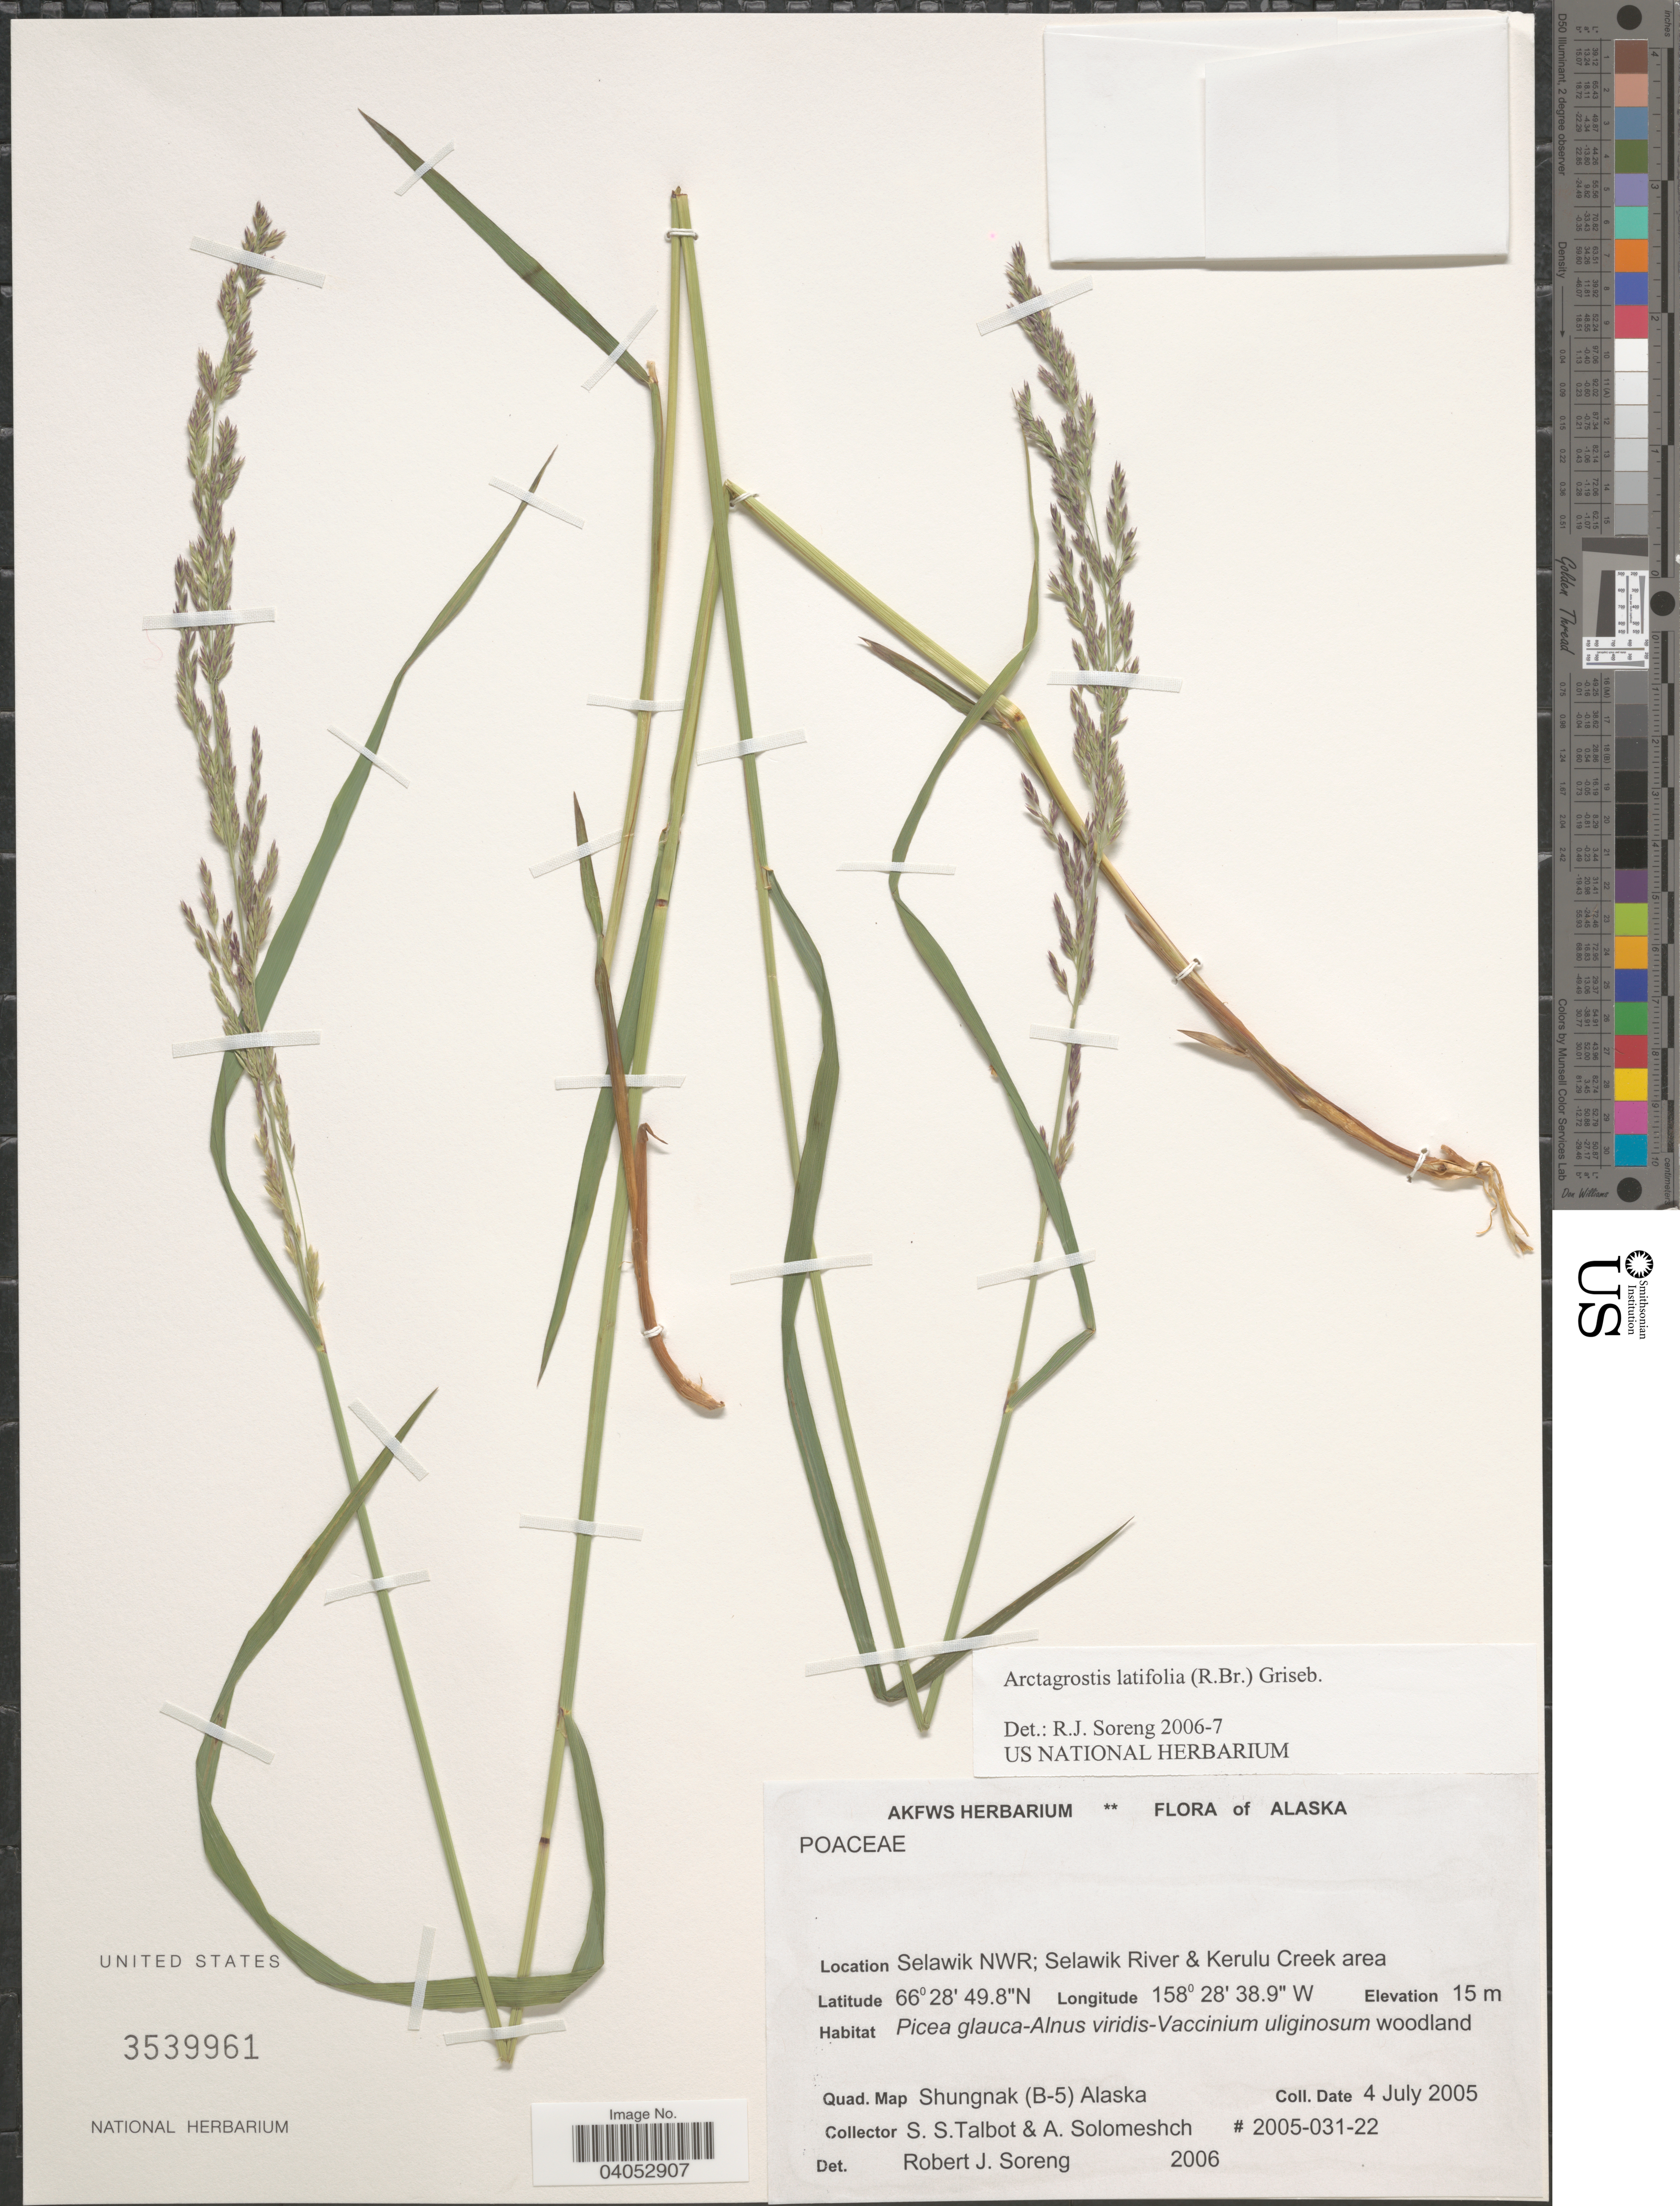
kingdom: Plantae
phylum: Tracheophyta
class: Liliopsida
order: Poales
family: Poaceae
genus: Arctagrostis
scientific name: Arctagrostis latifolia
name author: (R. Br.) Griseb.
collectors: S. S. Talbot & A. Solomeshch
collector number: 2005-031-22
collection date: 2005-07-04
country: United States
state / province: Alaska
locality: Selawik NWR; Selawik River & Kerulu Creek area. Quad. Map Shungnak (B-5).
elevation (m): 15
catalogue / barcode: US 3539961